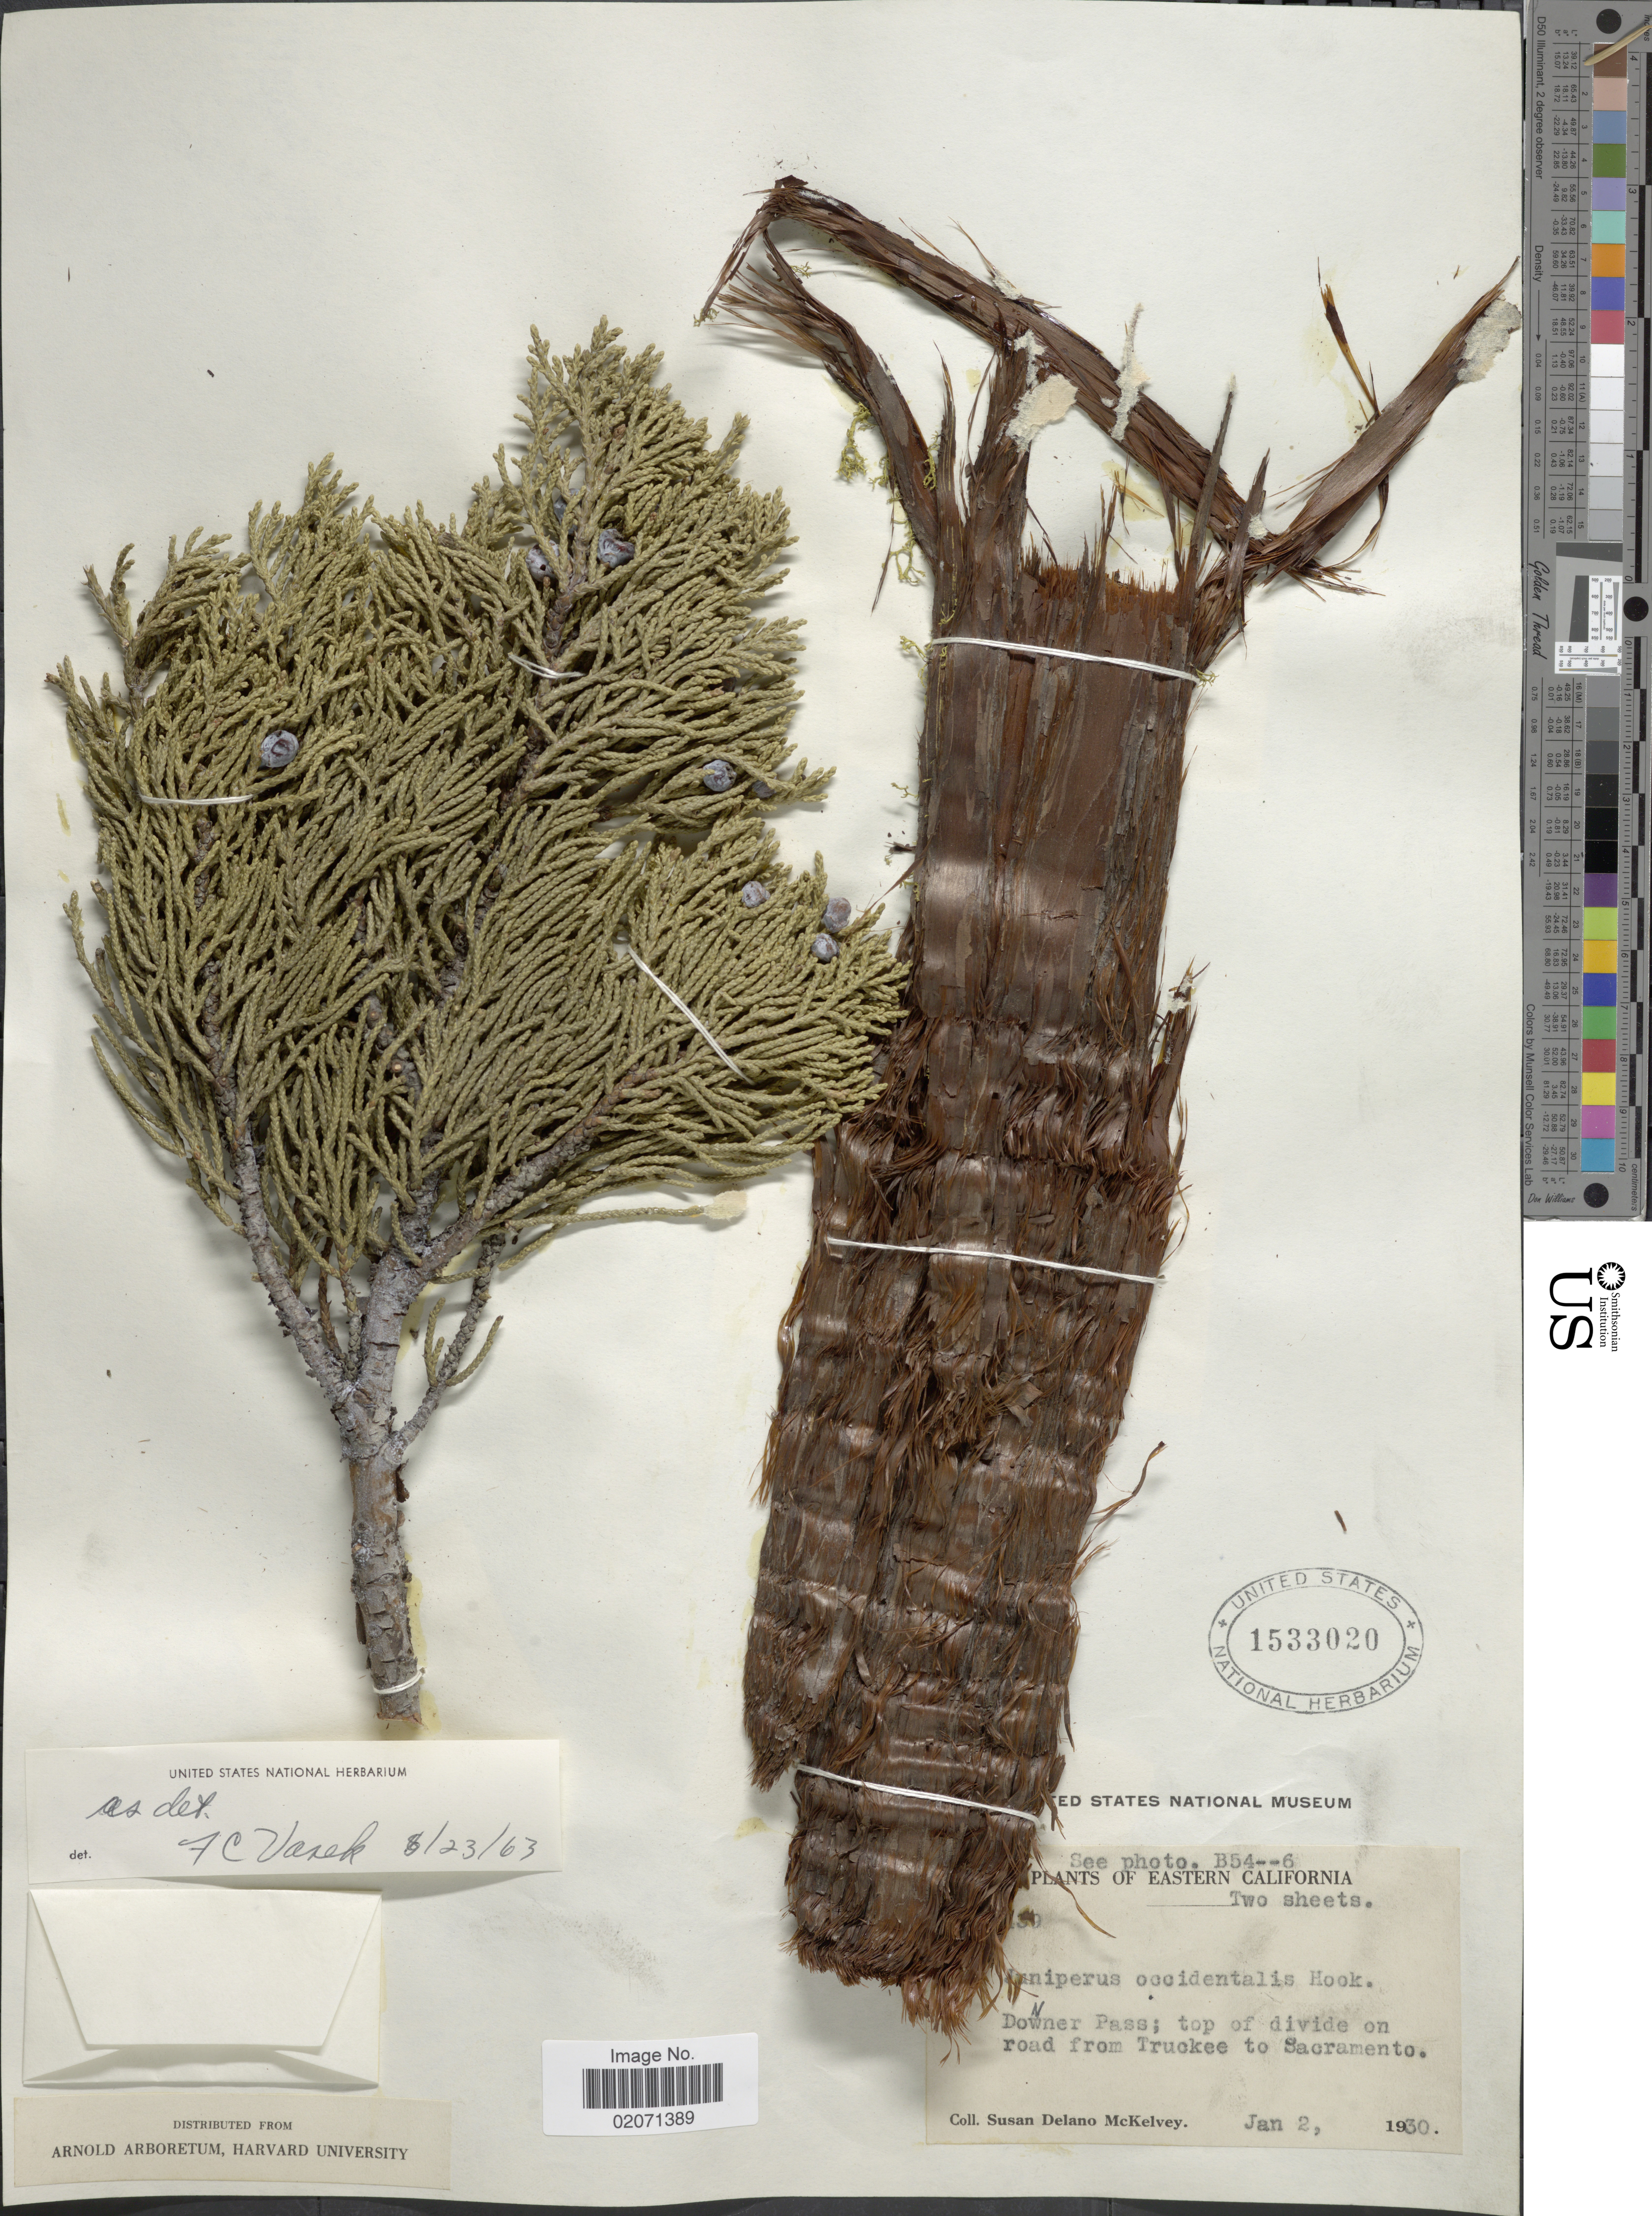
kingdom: Plantae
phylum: Tracheophyta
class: Pinopsida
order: Pinales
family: Cupressaceae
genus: Juniperus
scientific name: Juniperus occidentalis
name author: Hook.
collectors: S. A. McKelvey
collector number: !39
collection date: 1930-01-02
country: United States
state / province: California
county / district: Sacramento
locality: Eastern California. Donner Pass; top of divide on road from Truckee to Sacramento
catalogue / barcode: US 1533020